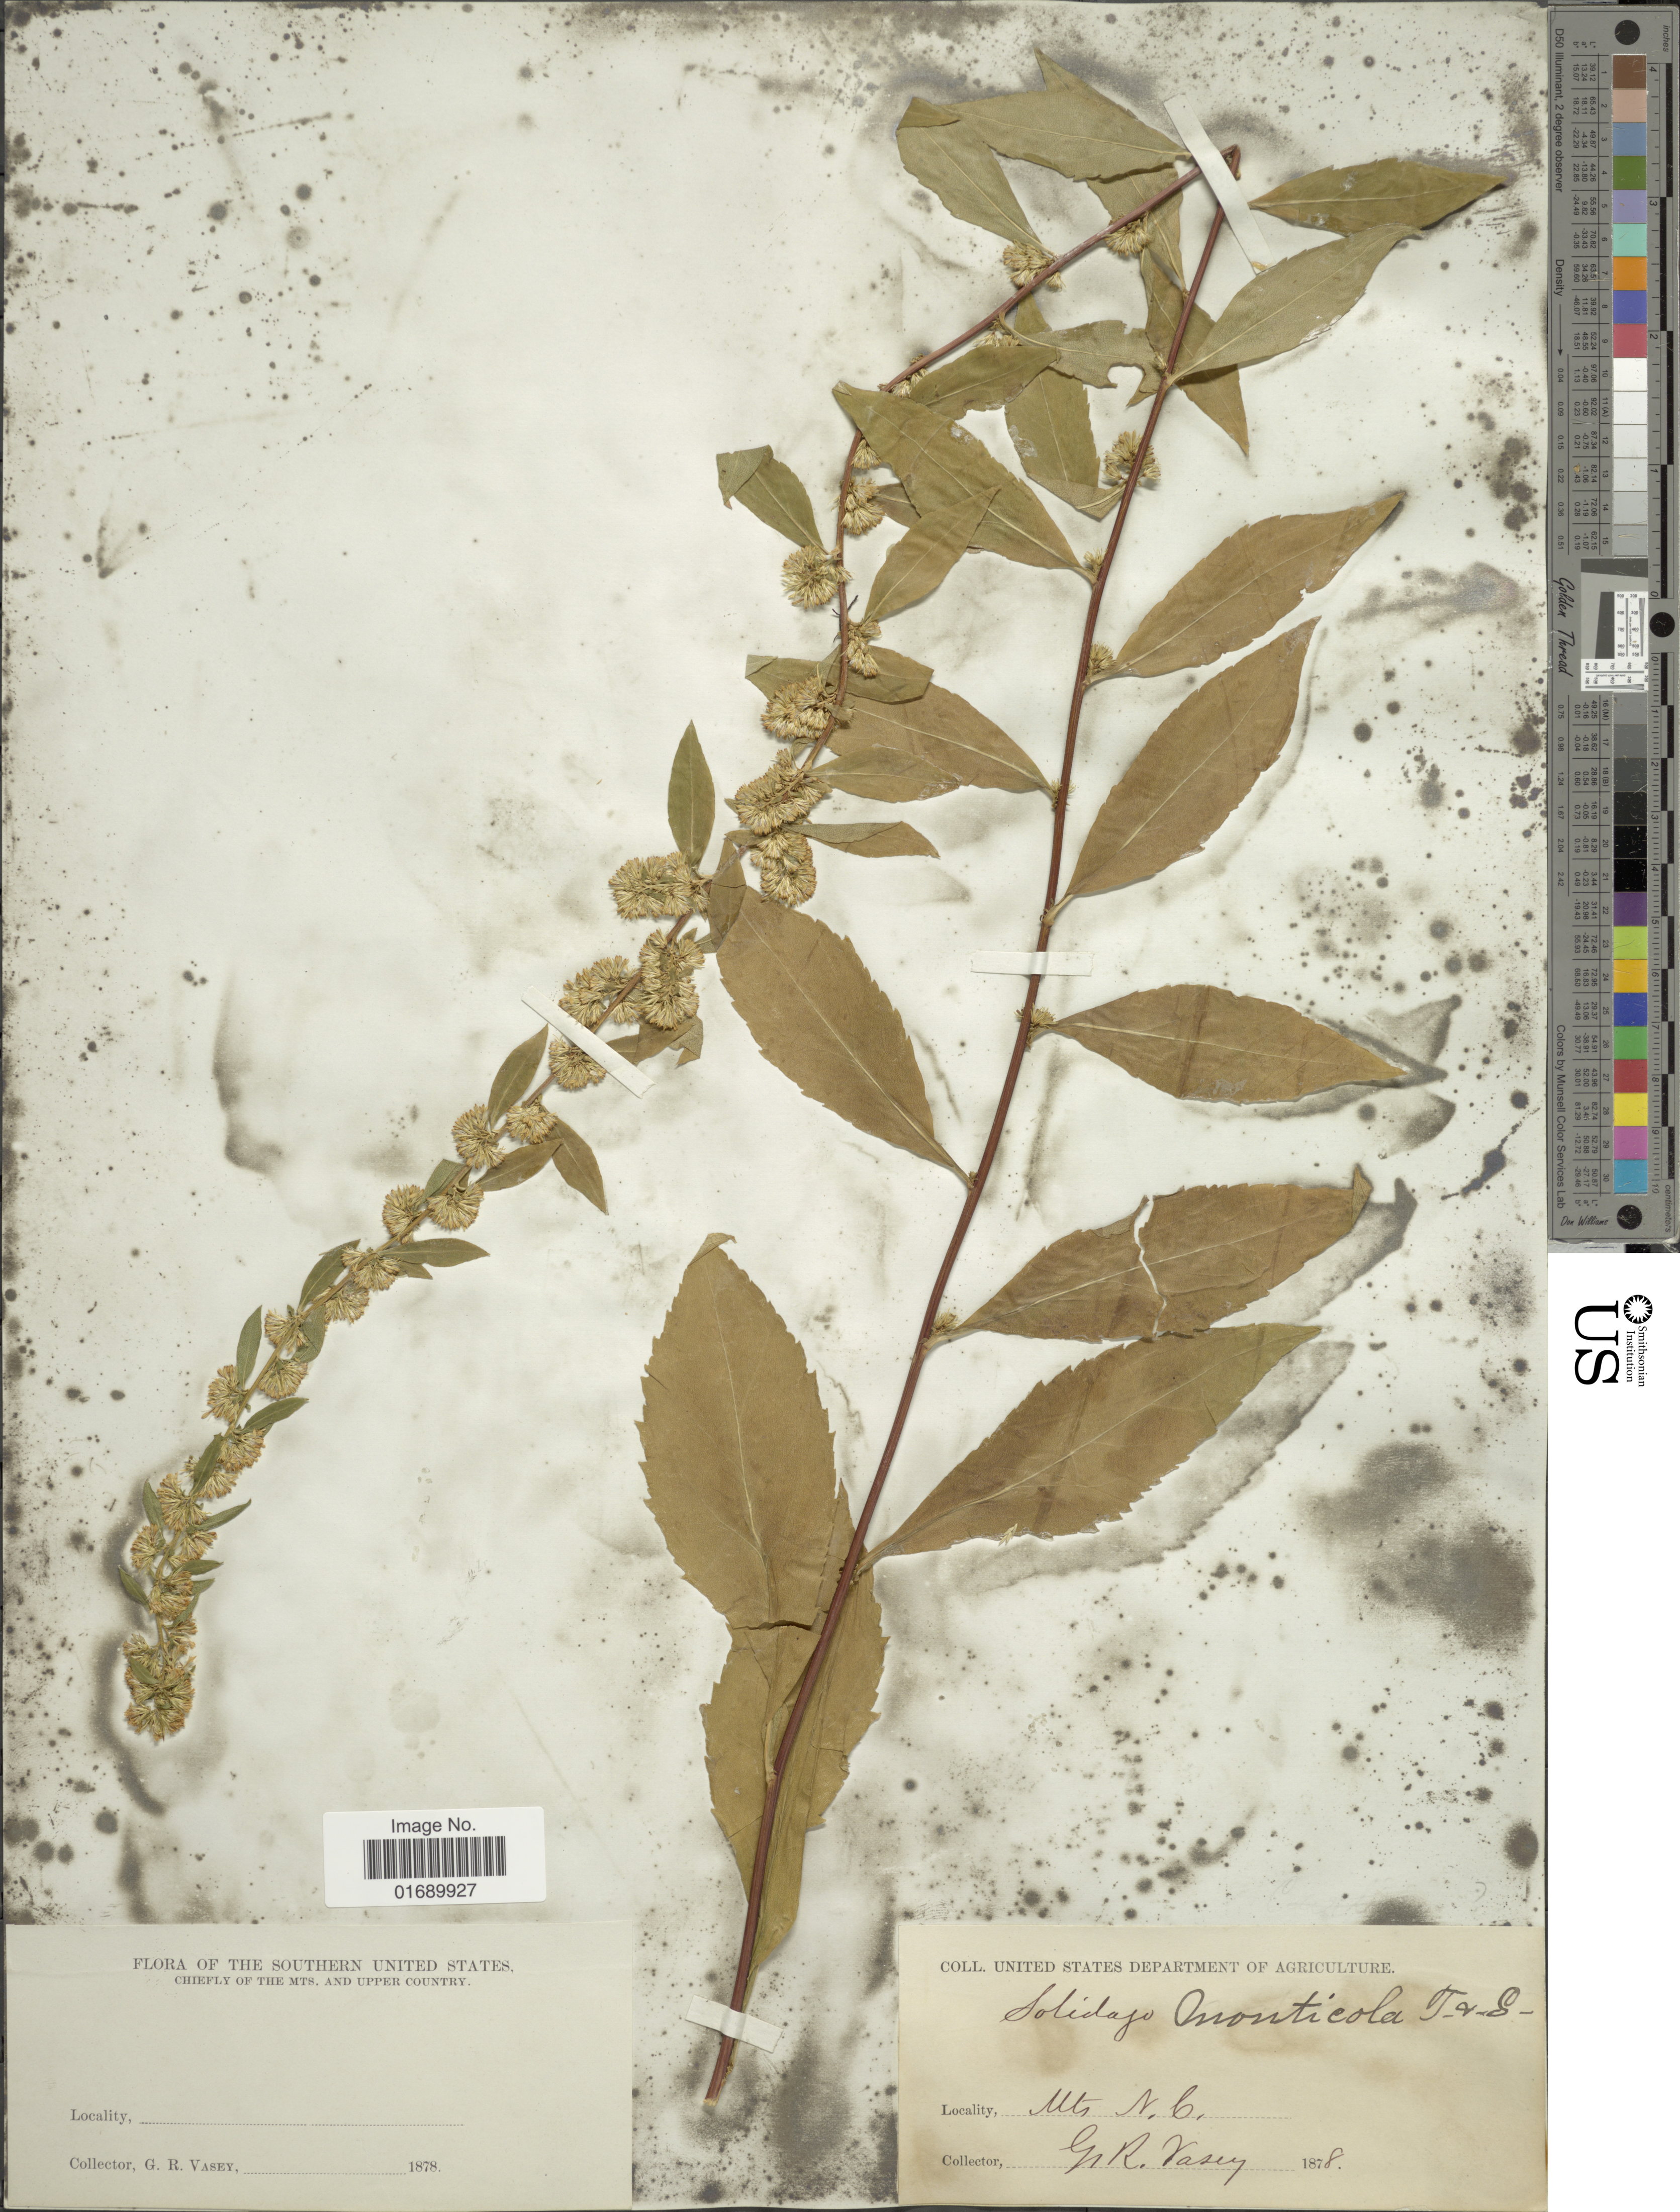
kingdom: Plantae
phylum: Tracheophyta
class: Magnoliopsida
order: Asterales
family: Asteraceae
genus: Solidago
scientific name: Solidago roanensis var. monticola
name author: (Torr. & A. Gray) Fernald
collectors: G. R. Vasey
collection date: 1878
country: United States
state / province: North Carolina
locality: The Southern United States, Chiefly of the Mts. and upper County